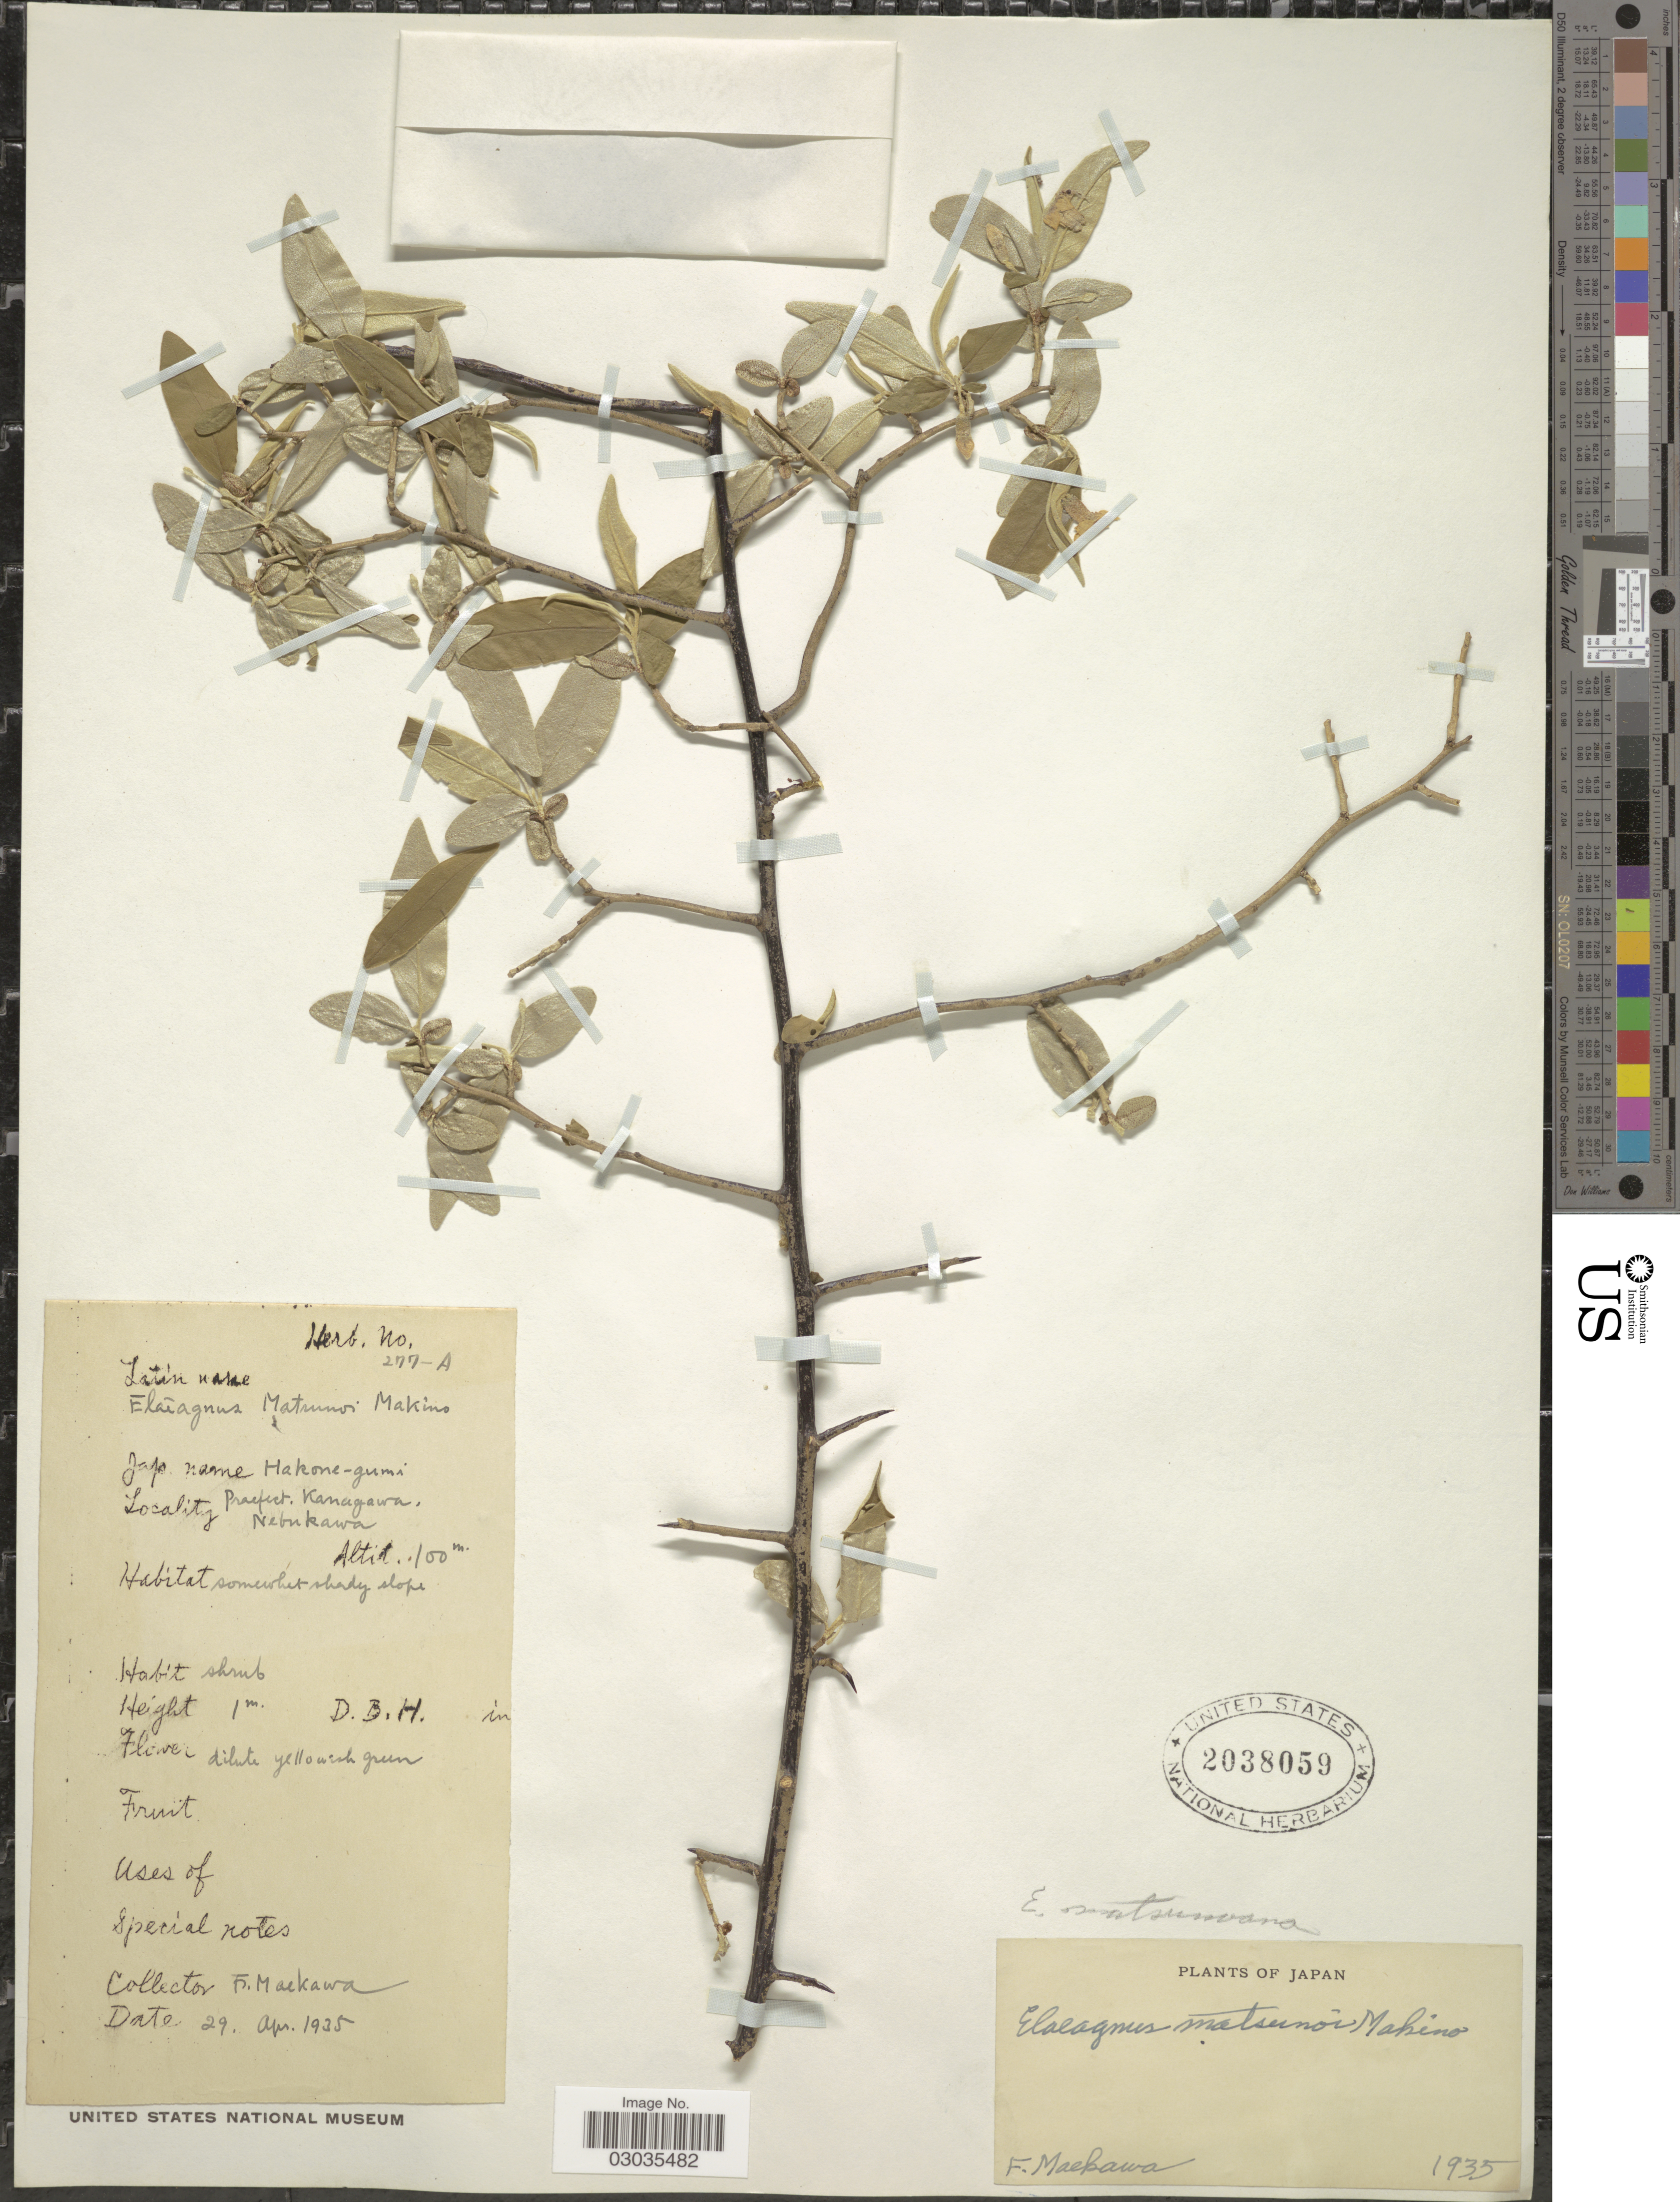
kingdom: Plantae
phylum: Tracheophyta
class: Magnoliopsida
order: Rosales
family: Elaeagnaceae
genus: Elaeagnus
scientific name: Elaeagnus matsunoana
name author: Makino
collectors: F. Maekawa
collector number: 277-A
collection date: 1935-04-29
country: Japan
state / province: Kanagawa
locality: Prefect. Kanagawa, Nebukawa.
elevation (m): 100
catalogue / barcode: US 2038059